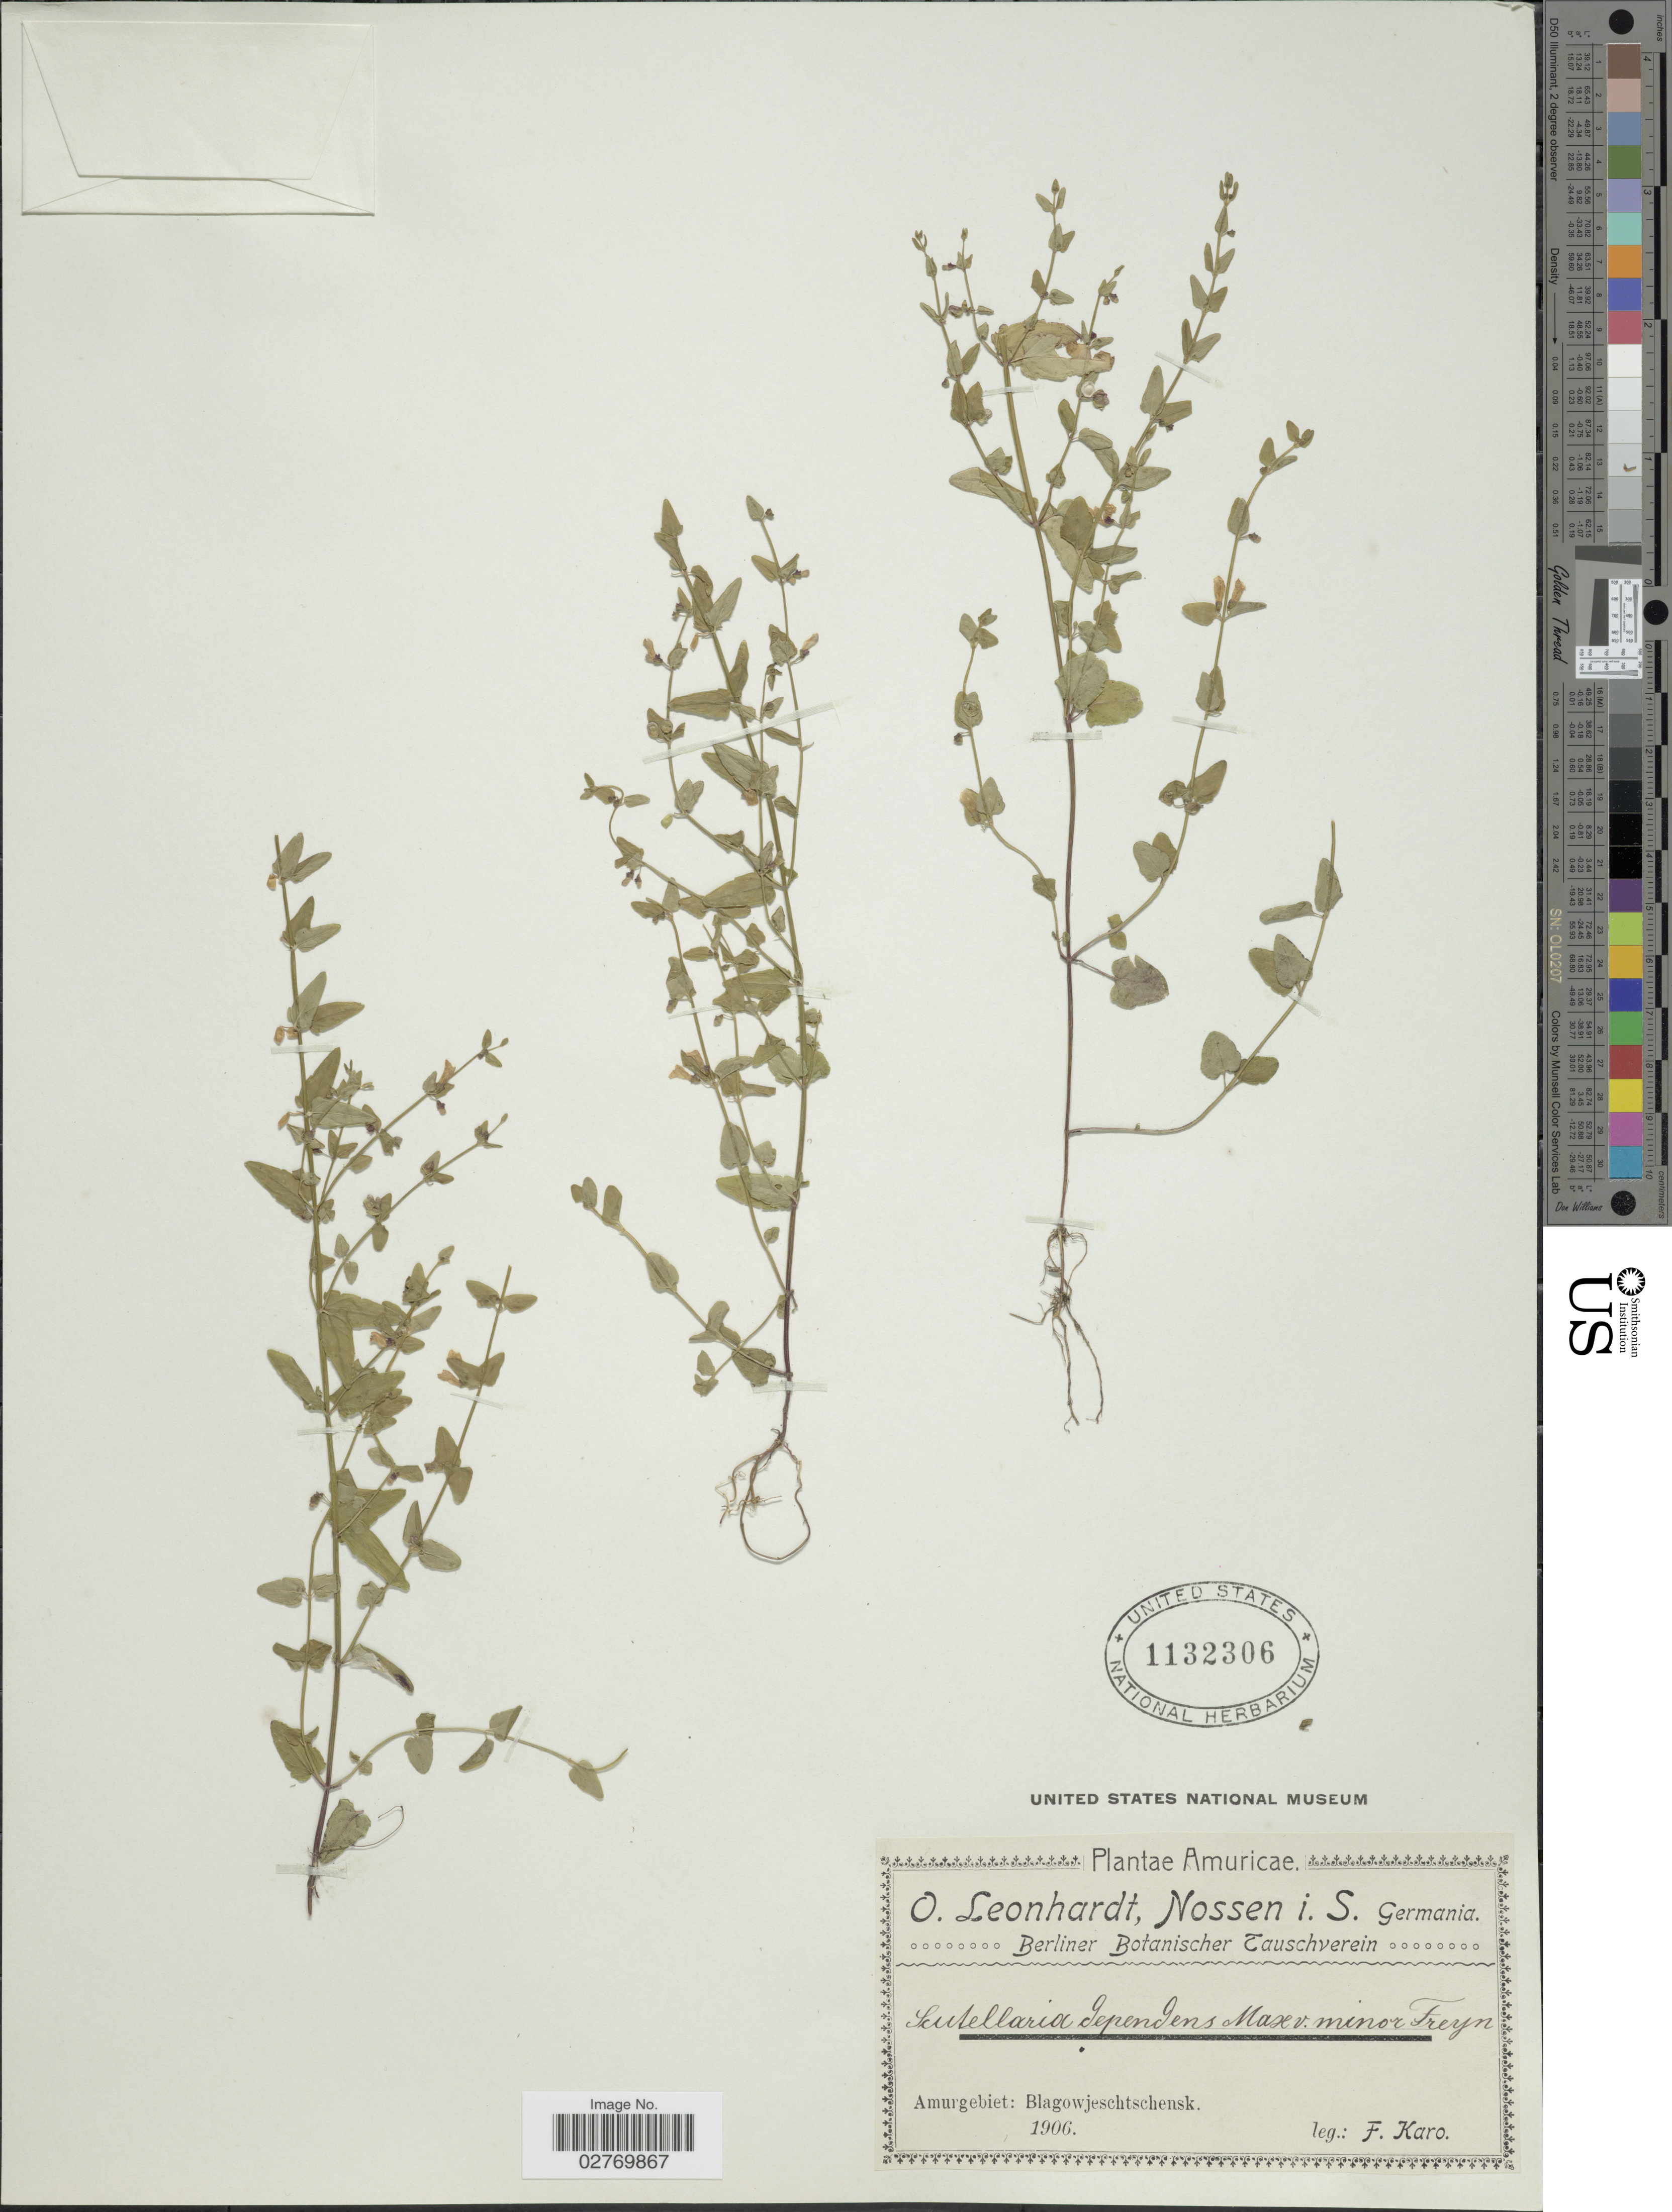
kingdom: Plantae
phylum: Tracheophyta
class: Magnoliopsida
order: Lamiales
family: Lamiaceae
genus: Scutellaria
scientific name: Scutellaria dependens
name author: Maxim.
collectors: F. Karo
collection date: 1906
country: Russian Federation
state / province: Amur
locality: Amurgebiet: Blagowjeschtschensk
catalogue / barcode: US 1132306